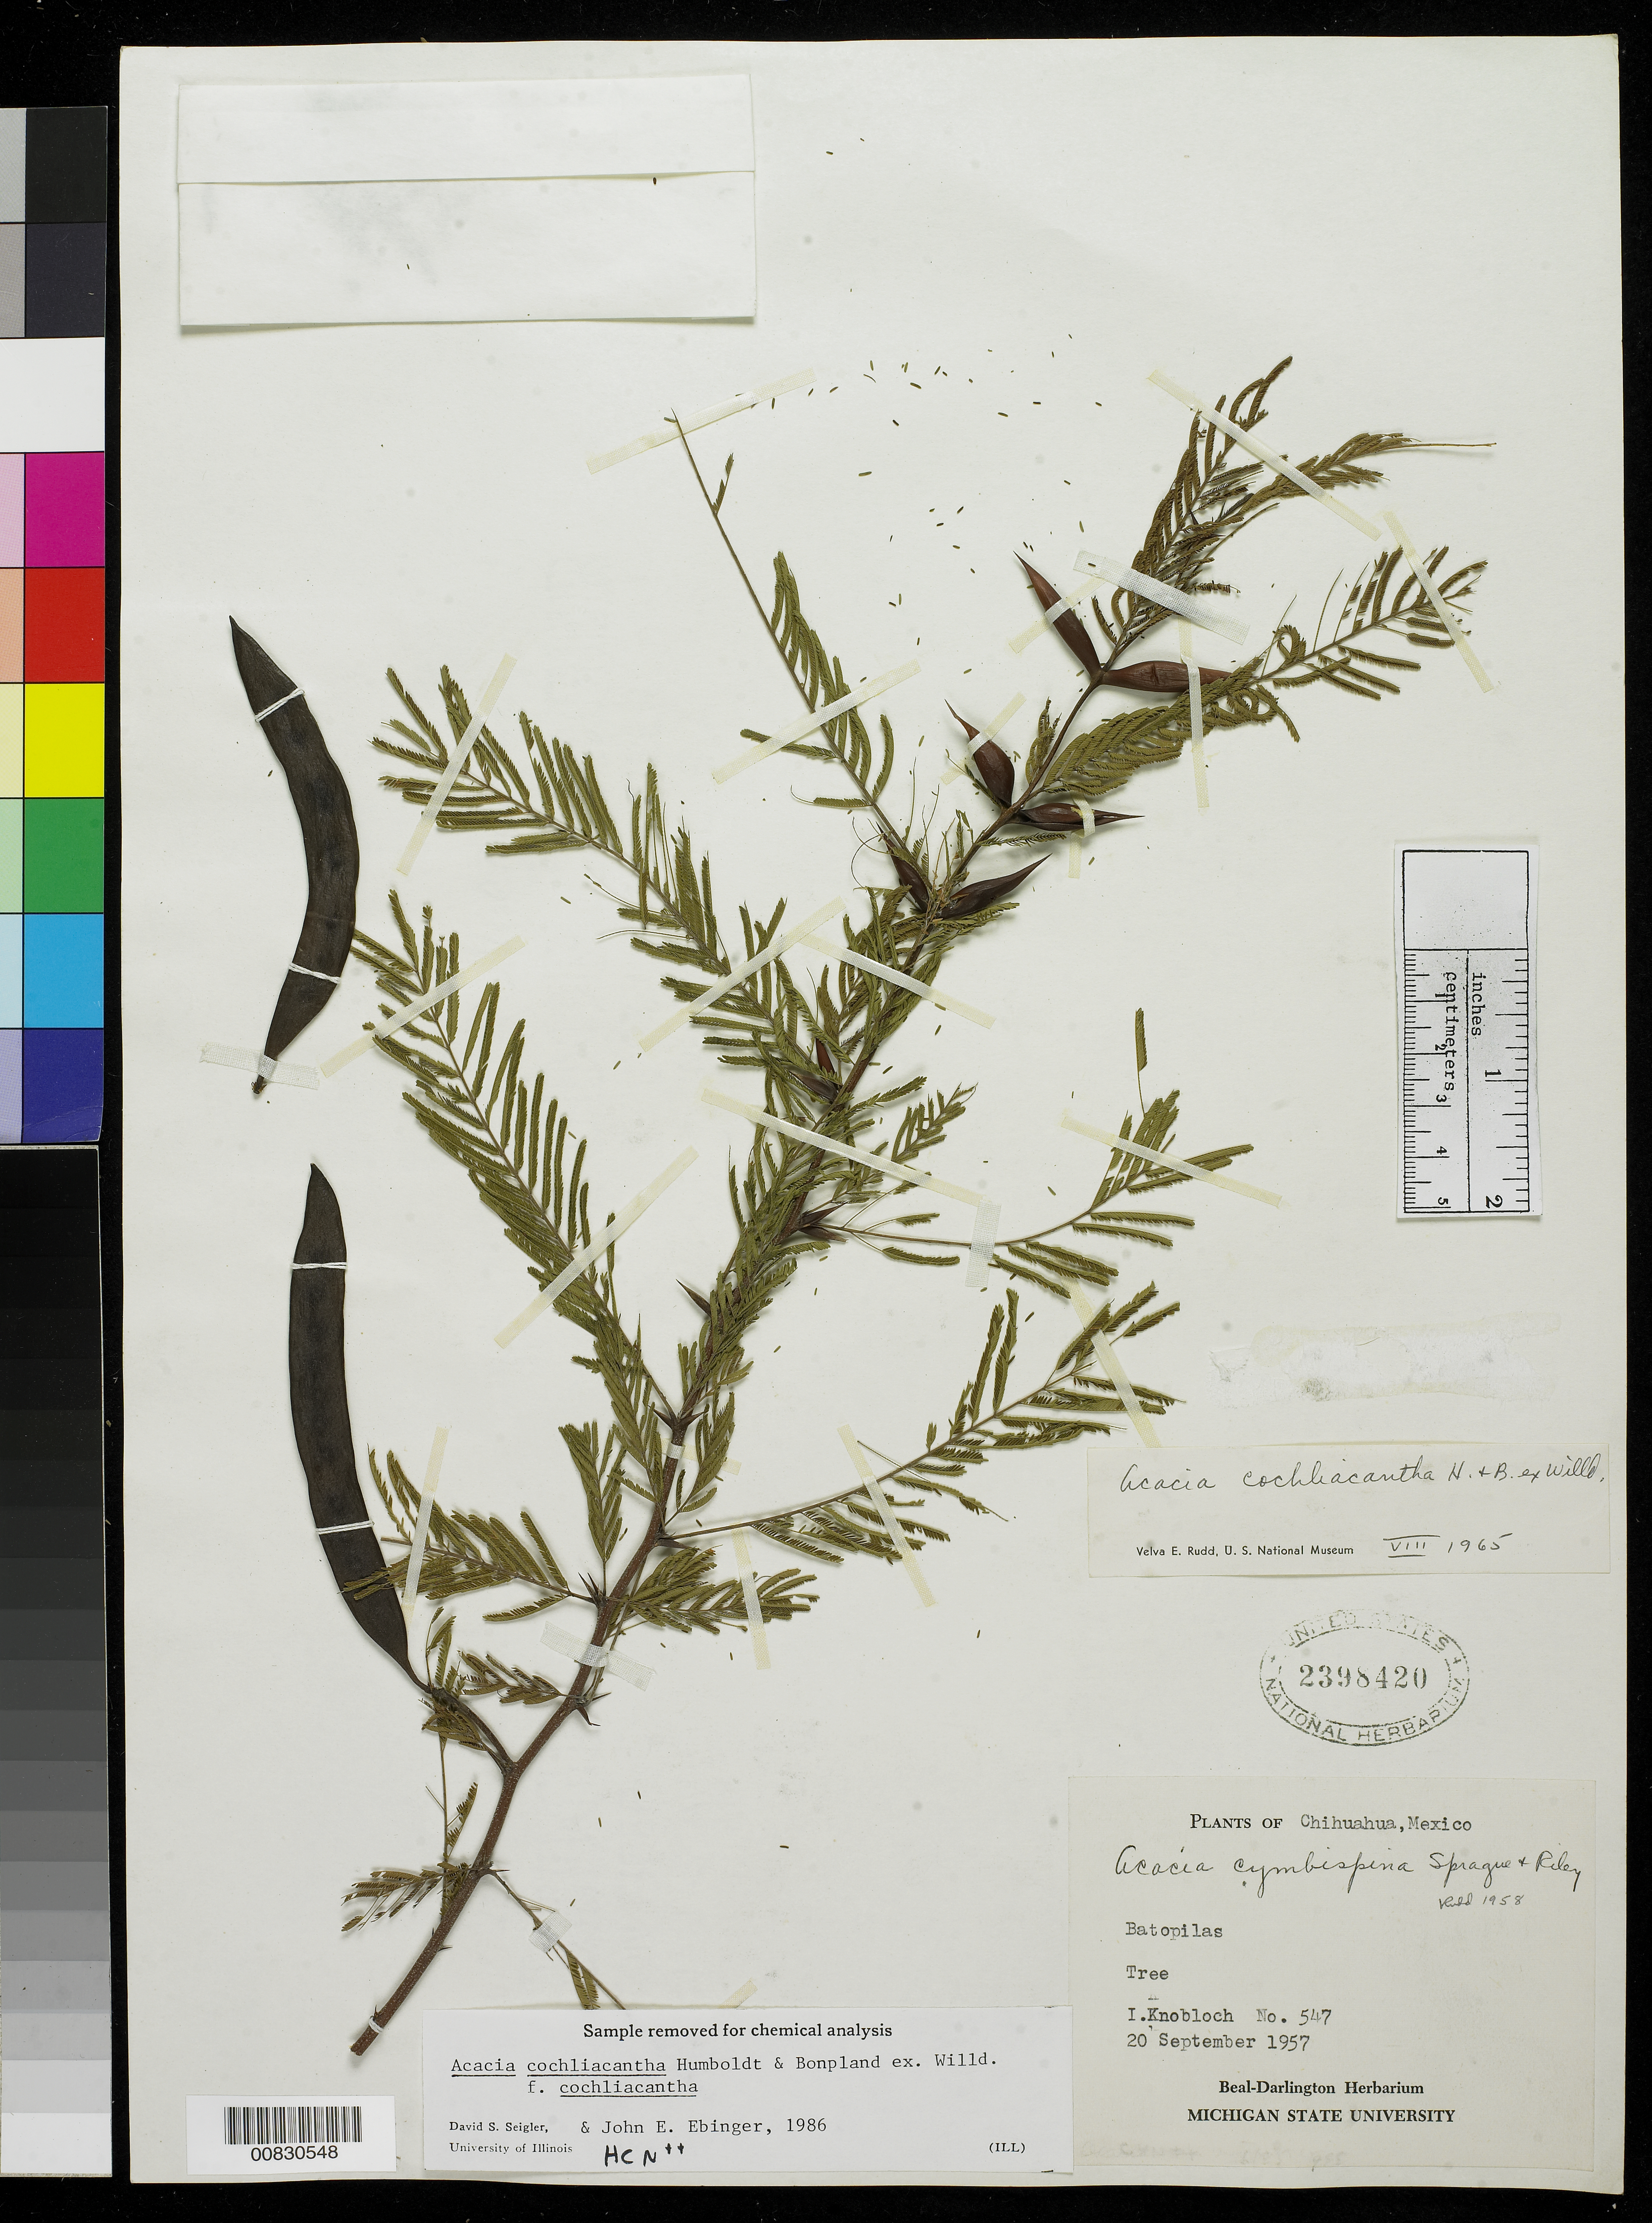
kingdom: Plantae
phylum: Tracheophyta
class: Magnoliopsida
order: Fabales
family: Fabaceae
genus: Vachellia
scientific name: Vachellia campechiana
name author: (Mill.) Seigler & Ebinger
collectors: I. W. Knobloch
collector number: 547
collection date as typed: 20 Sep 1957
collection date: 1957-09-20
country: Mexico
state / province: Chihuahua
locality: Batopilas, Chihuahua.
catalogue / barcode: US 2398420